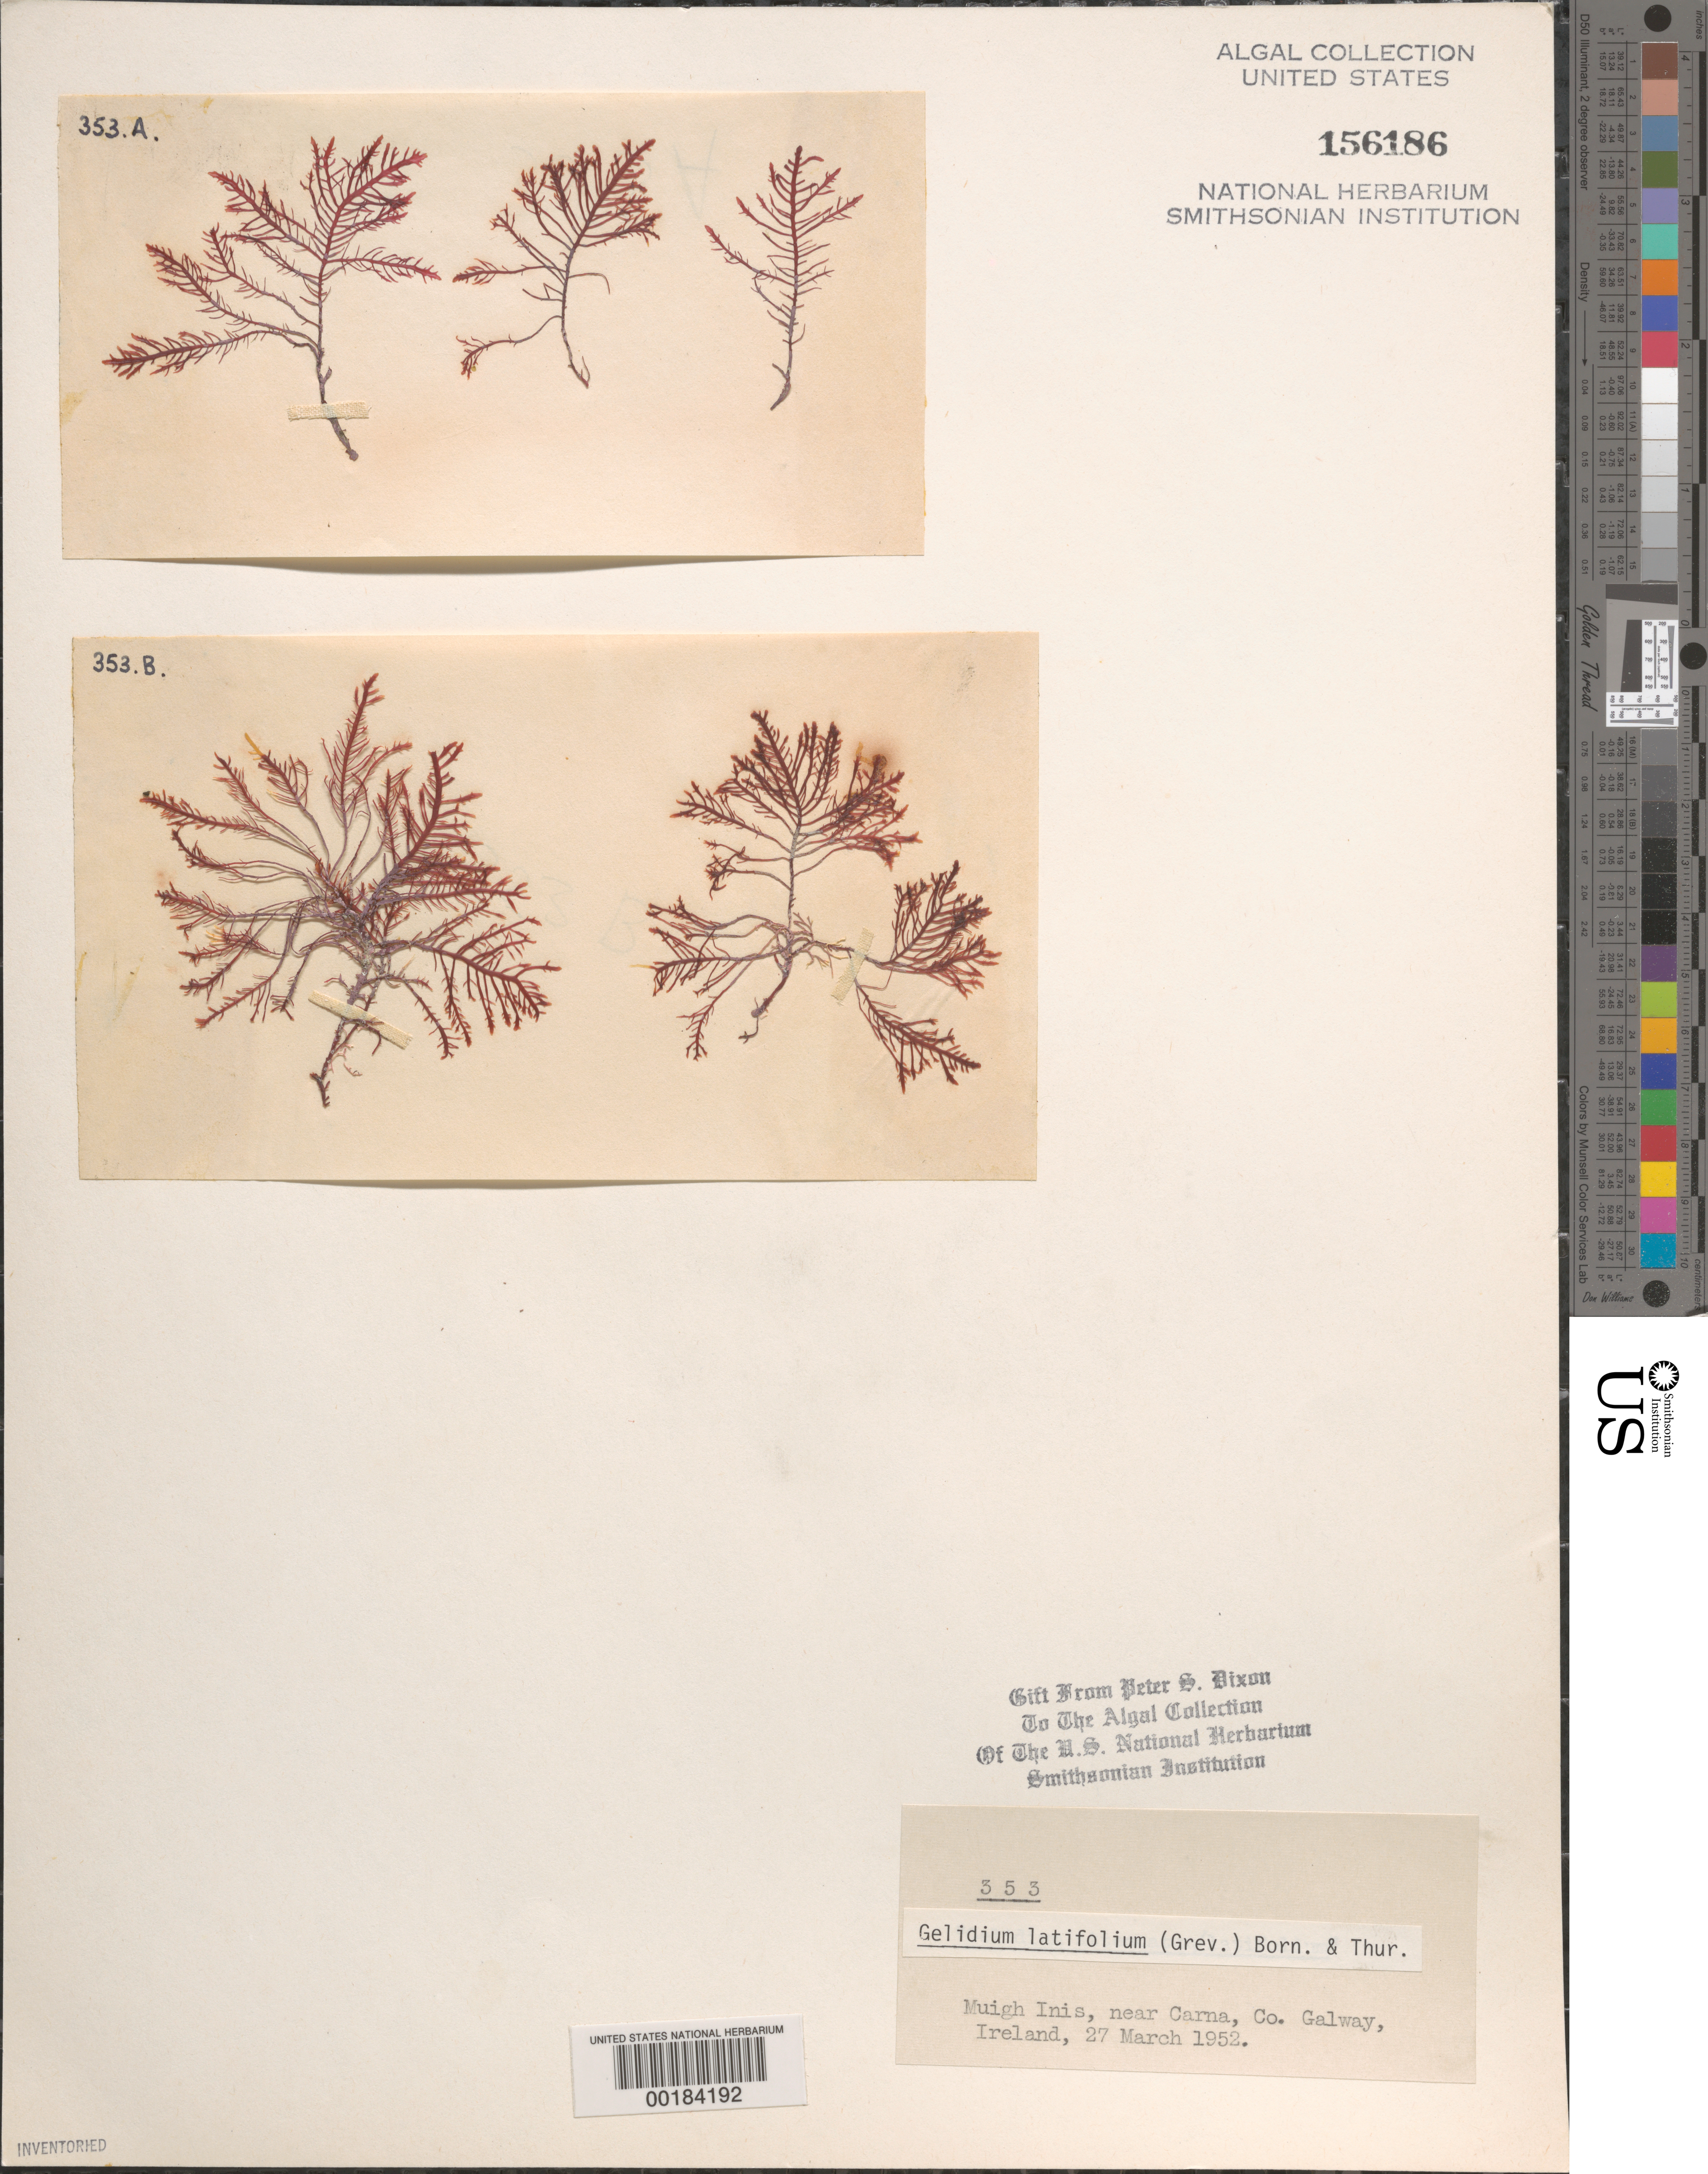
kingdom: Plantae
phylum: Rhodophyta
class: Florideophyceae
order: Gelidiales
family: Gelidiaceae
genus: Gelidium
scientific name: Gelidium spinosum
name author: (S.G. Gmel.) P.C. Silva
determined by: Algae name updating Project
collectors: P. S. Dixon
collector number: PSD 353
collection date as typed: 27 Mar 1952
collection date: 1952-03-27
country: Ireland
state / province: Connaught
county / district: Galway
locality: Muigh Inis, near Carna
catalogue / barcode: US 156186